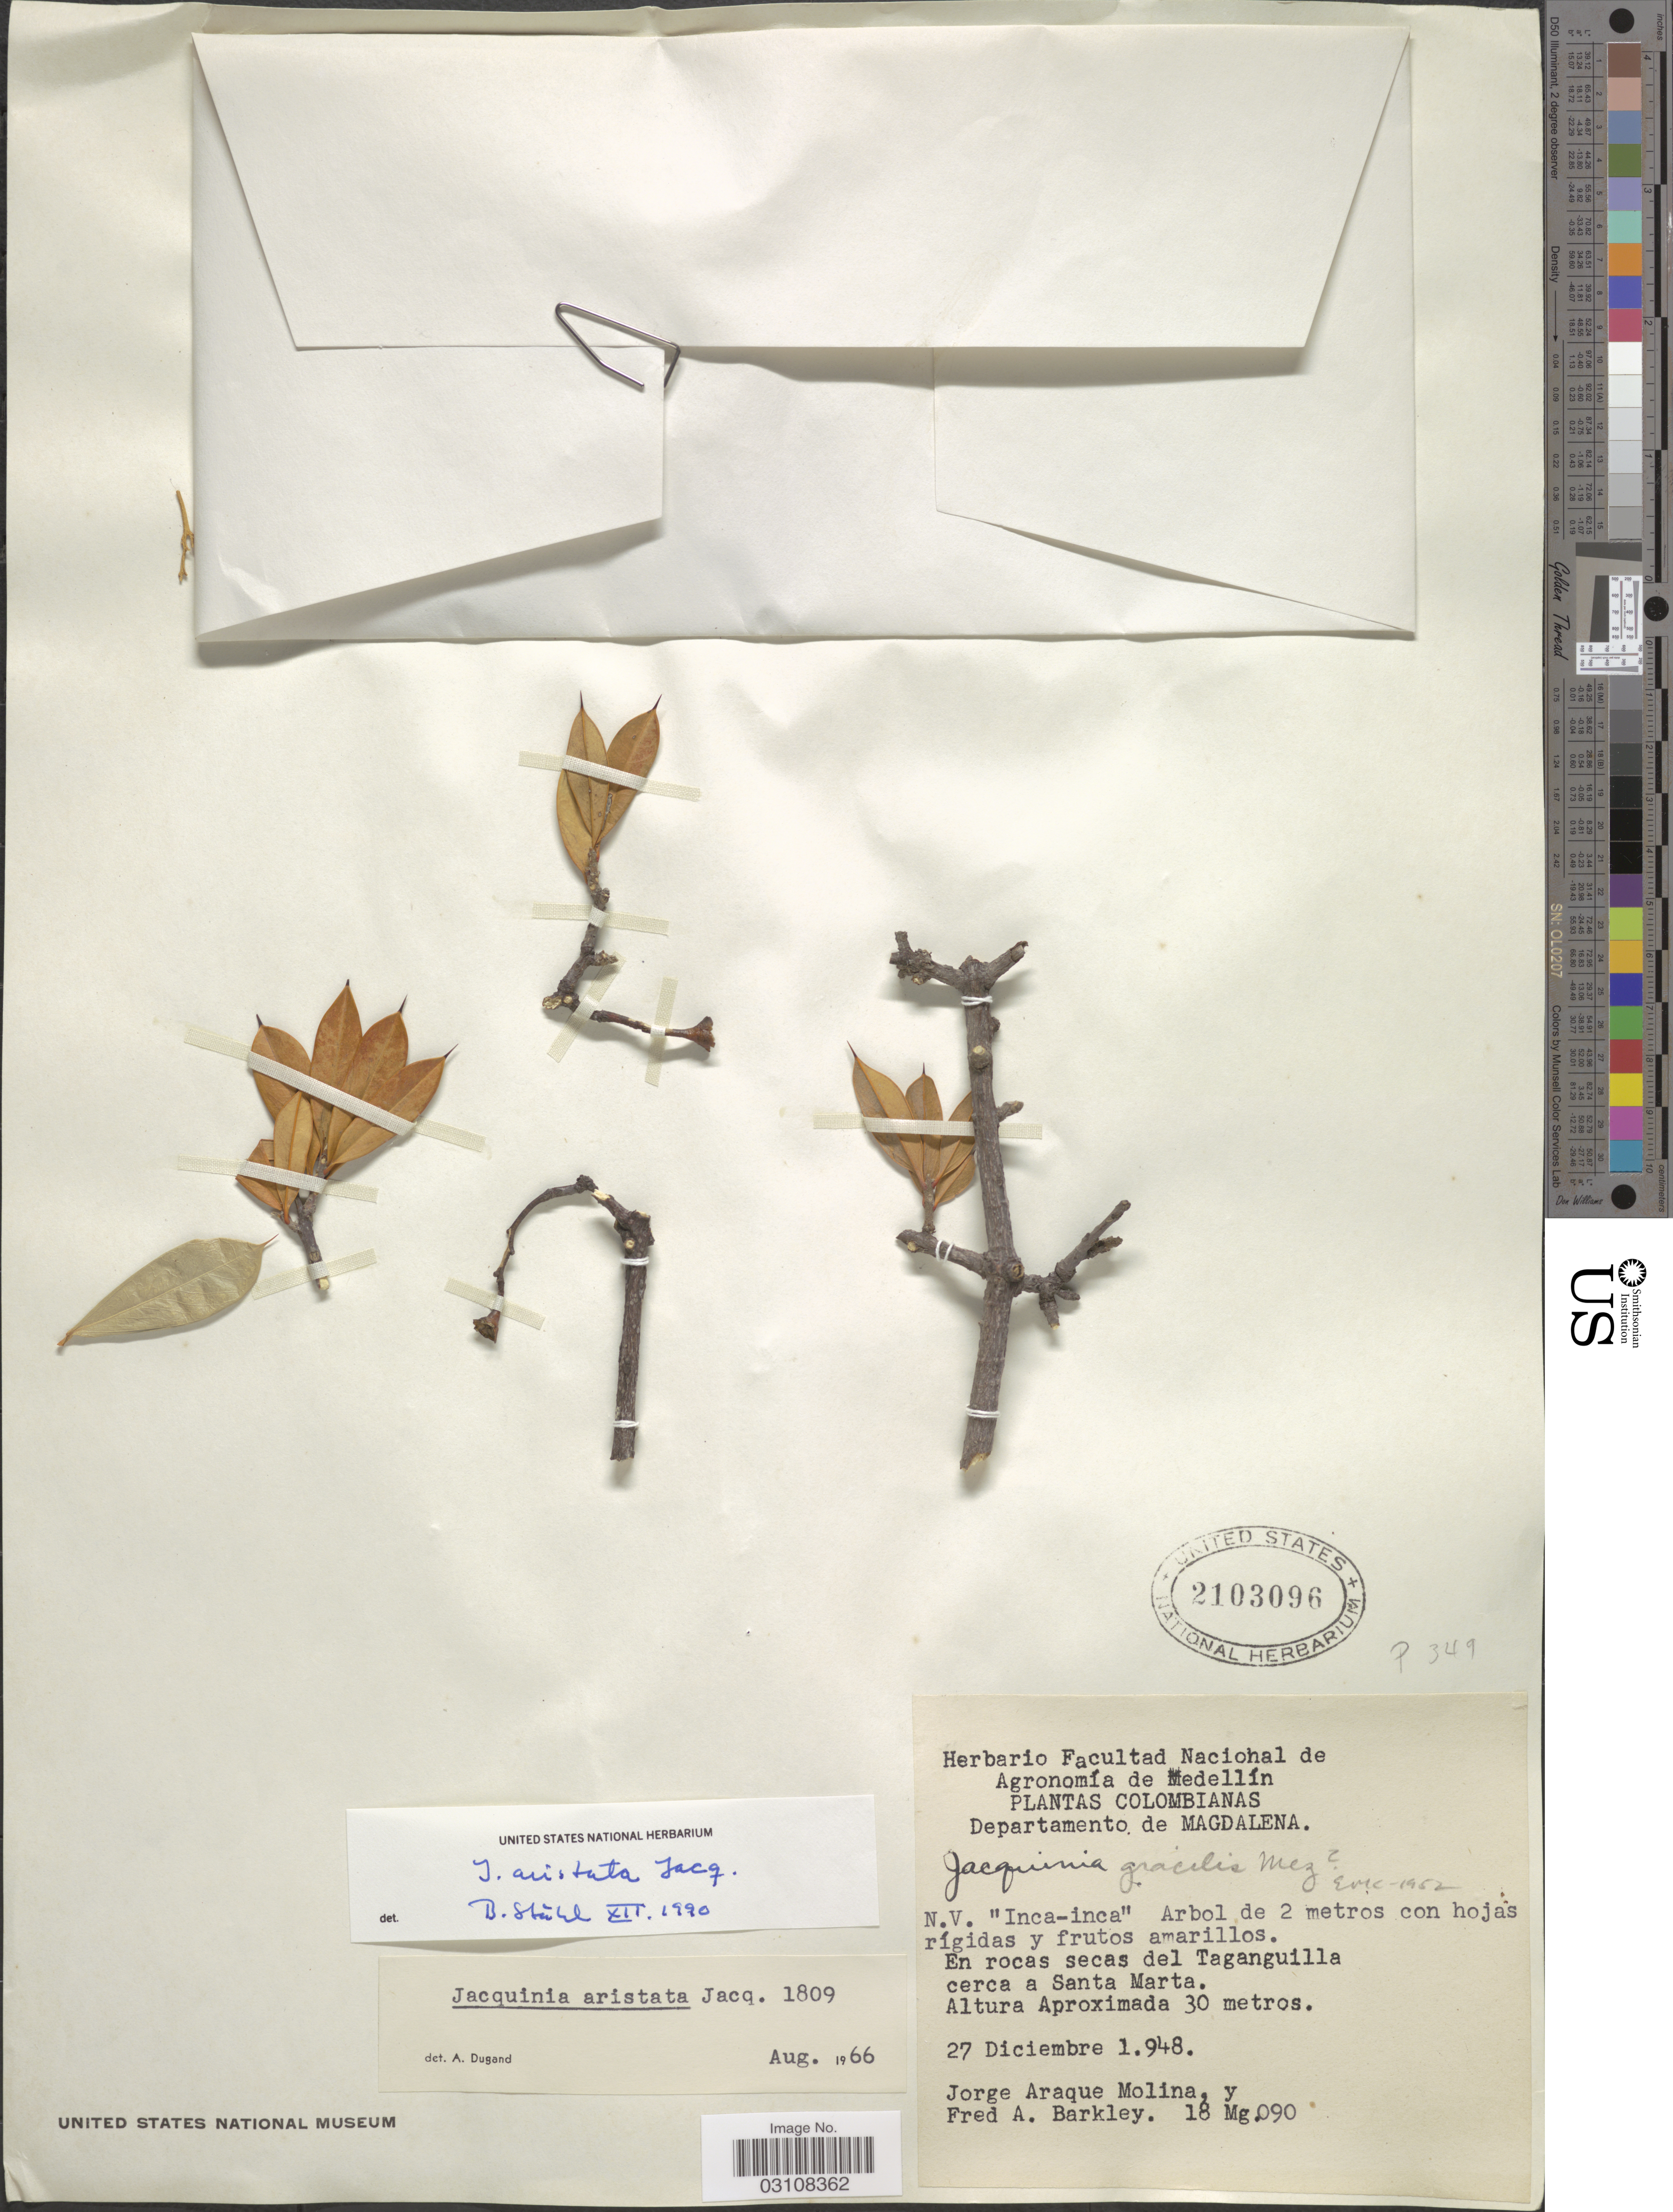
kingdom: Plantae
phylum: Tracheophyta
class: Magnoliopsida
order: Ericales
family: Primulaceae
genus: Bonellia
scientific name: Bonellia frutescens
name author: (Mill.) B. Ståhl & Källersjö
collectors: J. Araque Molina & F. A. Barkley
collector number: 18 Mg.090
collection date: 1948-12-27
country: Colombia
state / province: Magdalena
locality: Departamento de Magdalena. En rocas secas del Taganguilla cerca a Santa Marta.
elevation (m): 30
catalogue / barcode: US 2103096